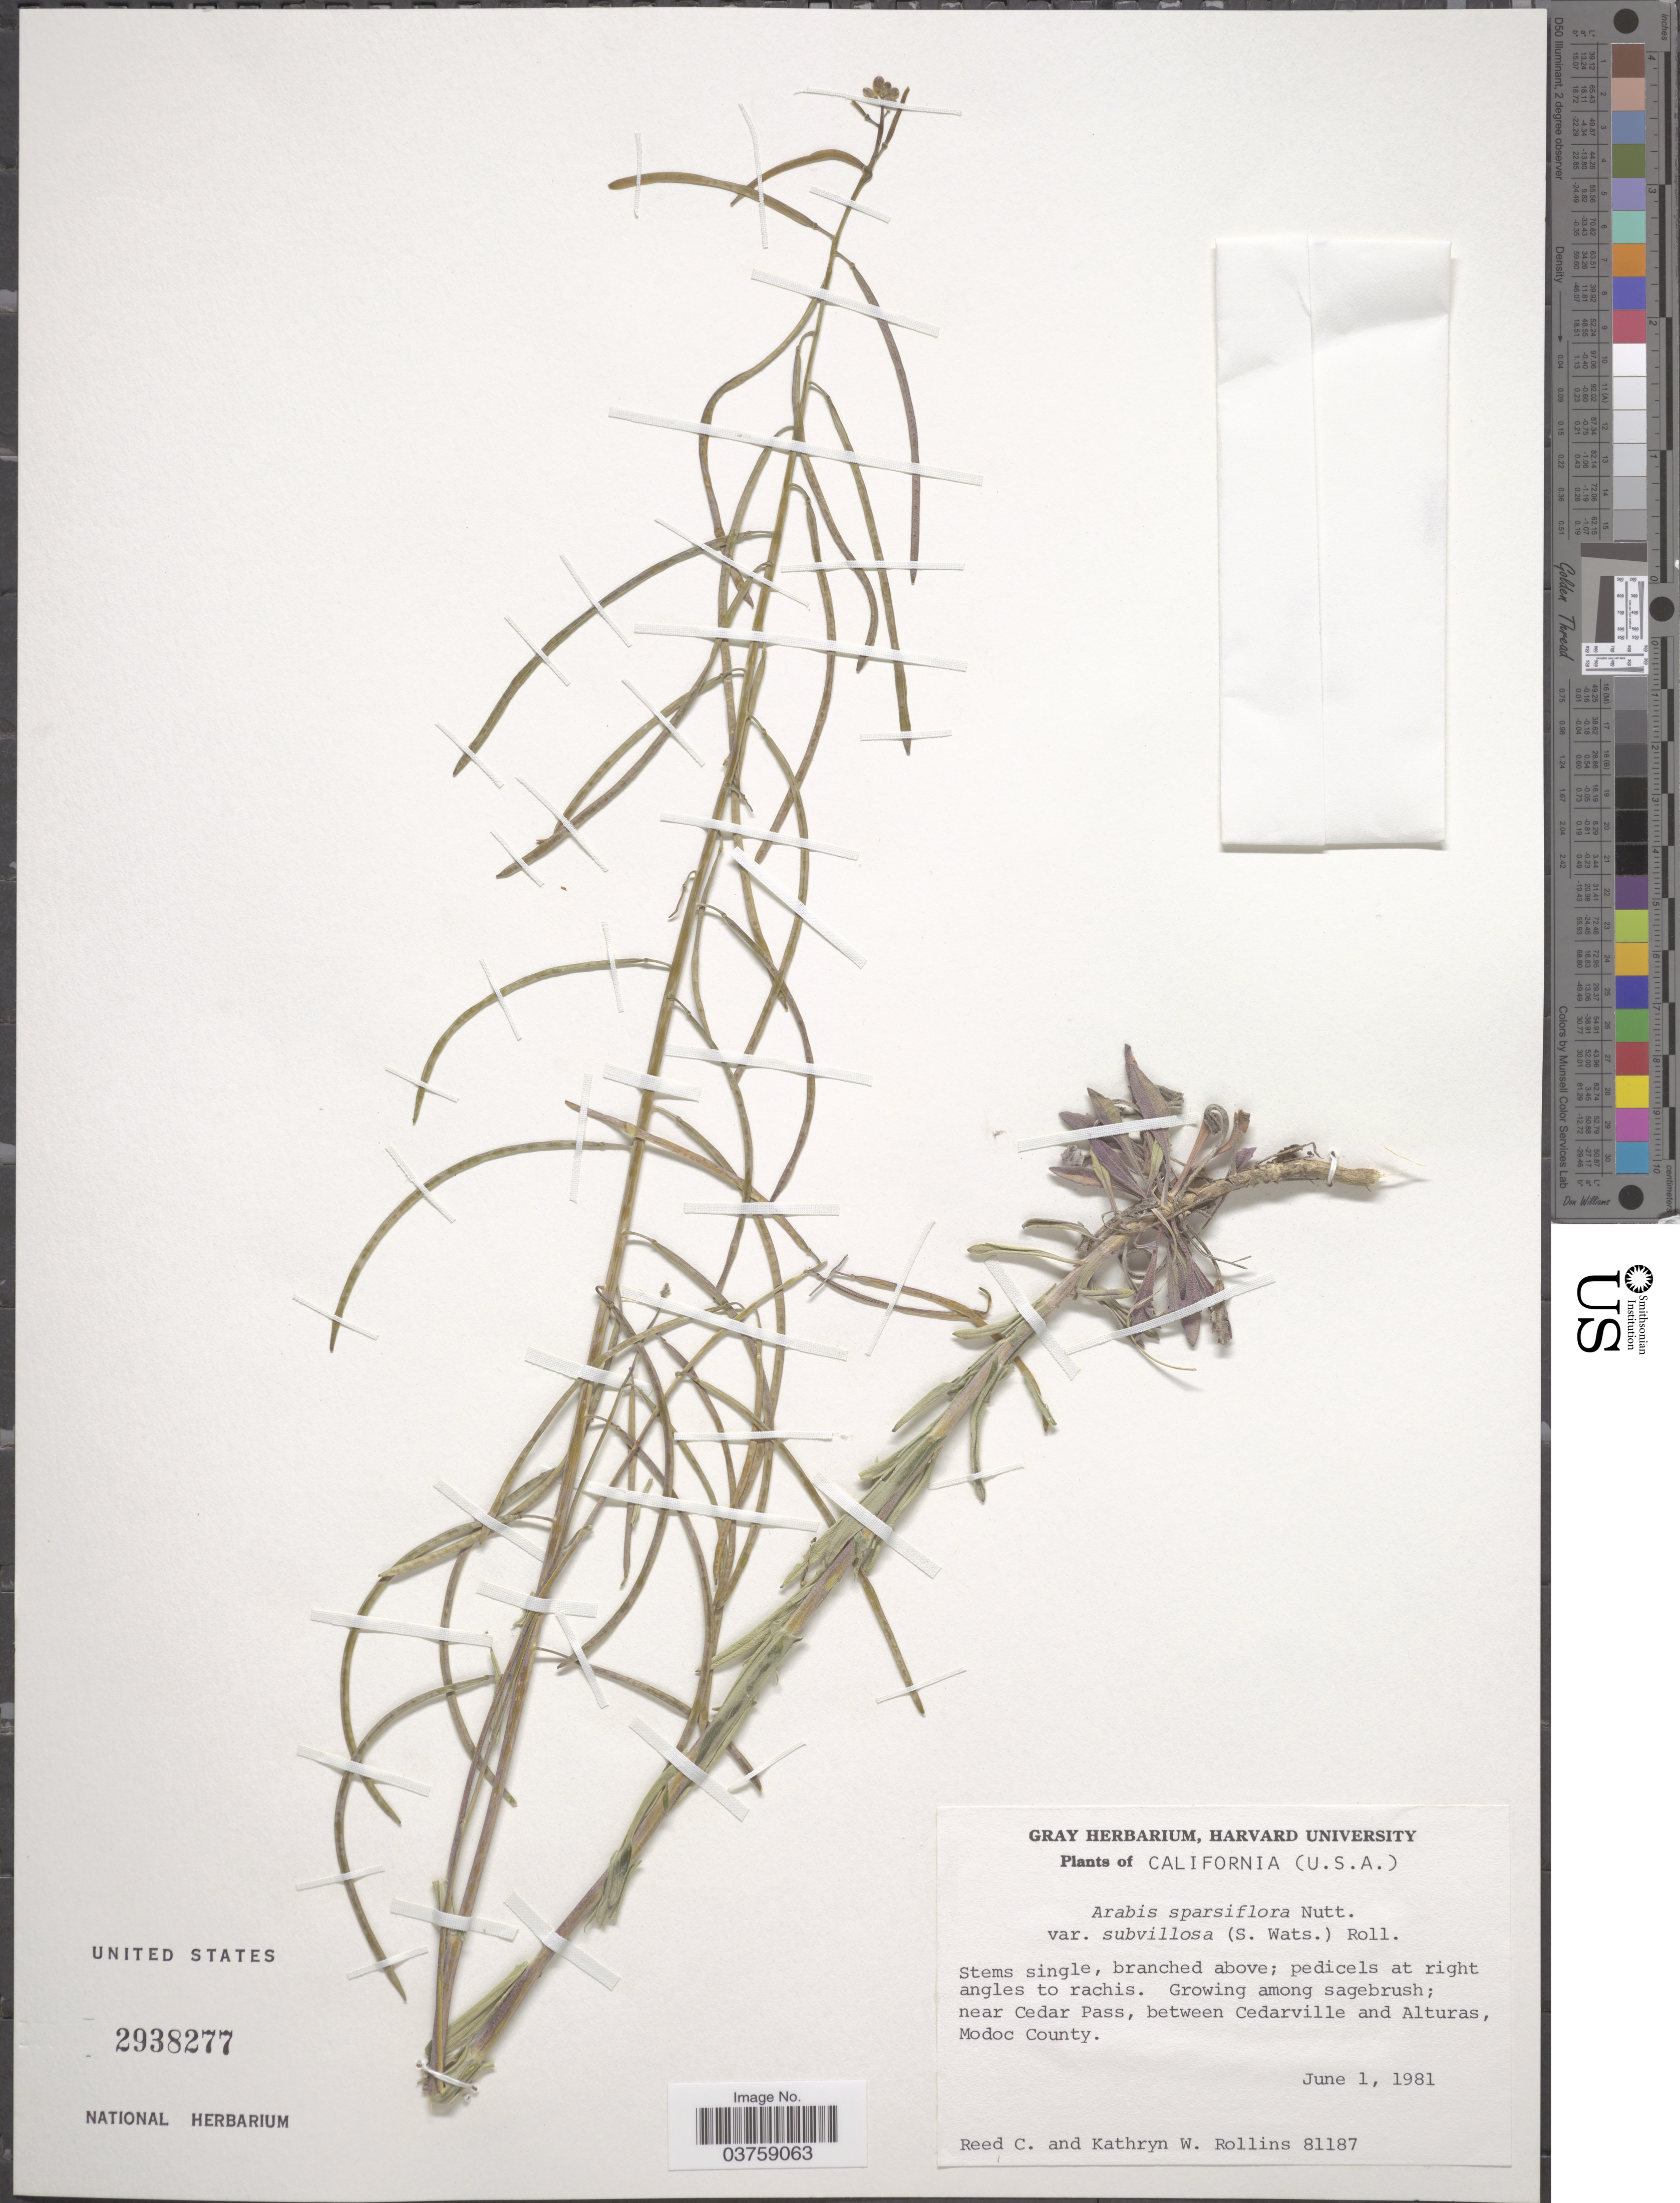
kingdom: Plantae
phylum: Tracheophyta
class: Magnoliopsida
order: Brassicales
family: Brassicaceae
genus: Arabis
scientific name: Arabis sparsiflora var. subvillosa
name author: (S. Watson) Rollins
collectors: R. C. Rollins & K. W. Rollins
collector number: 81187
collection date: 1981-06-01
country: United States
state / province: California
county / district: Modoc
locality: Near Cedar Pass, between Cedarville and Alturas, Modoc County.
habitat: growing among sagebrush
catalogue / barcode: US 2938277